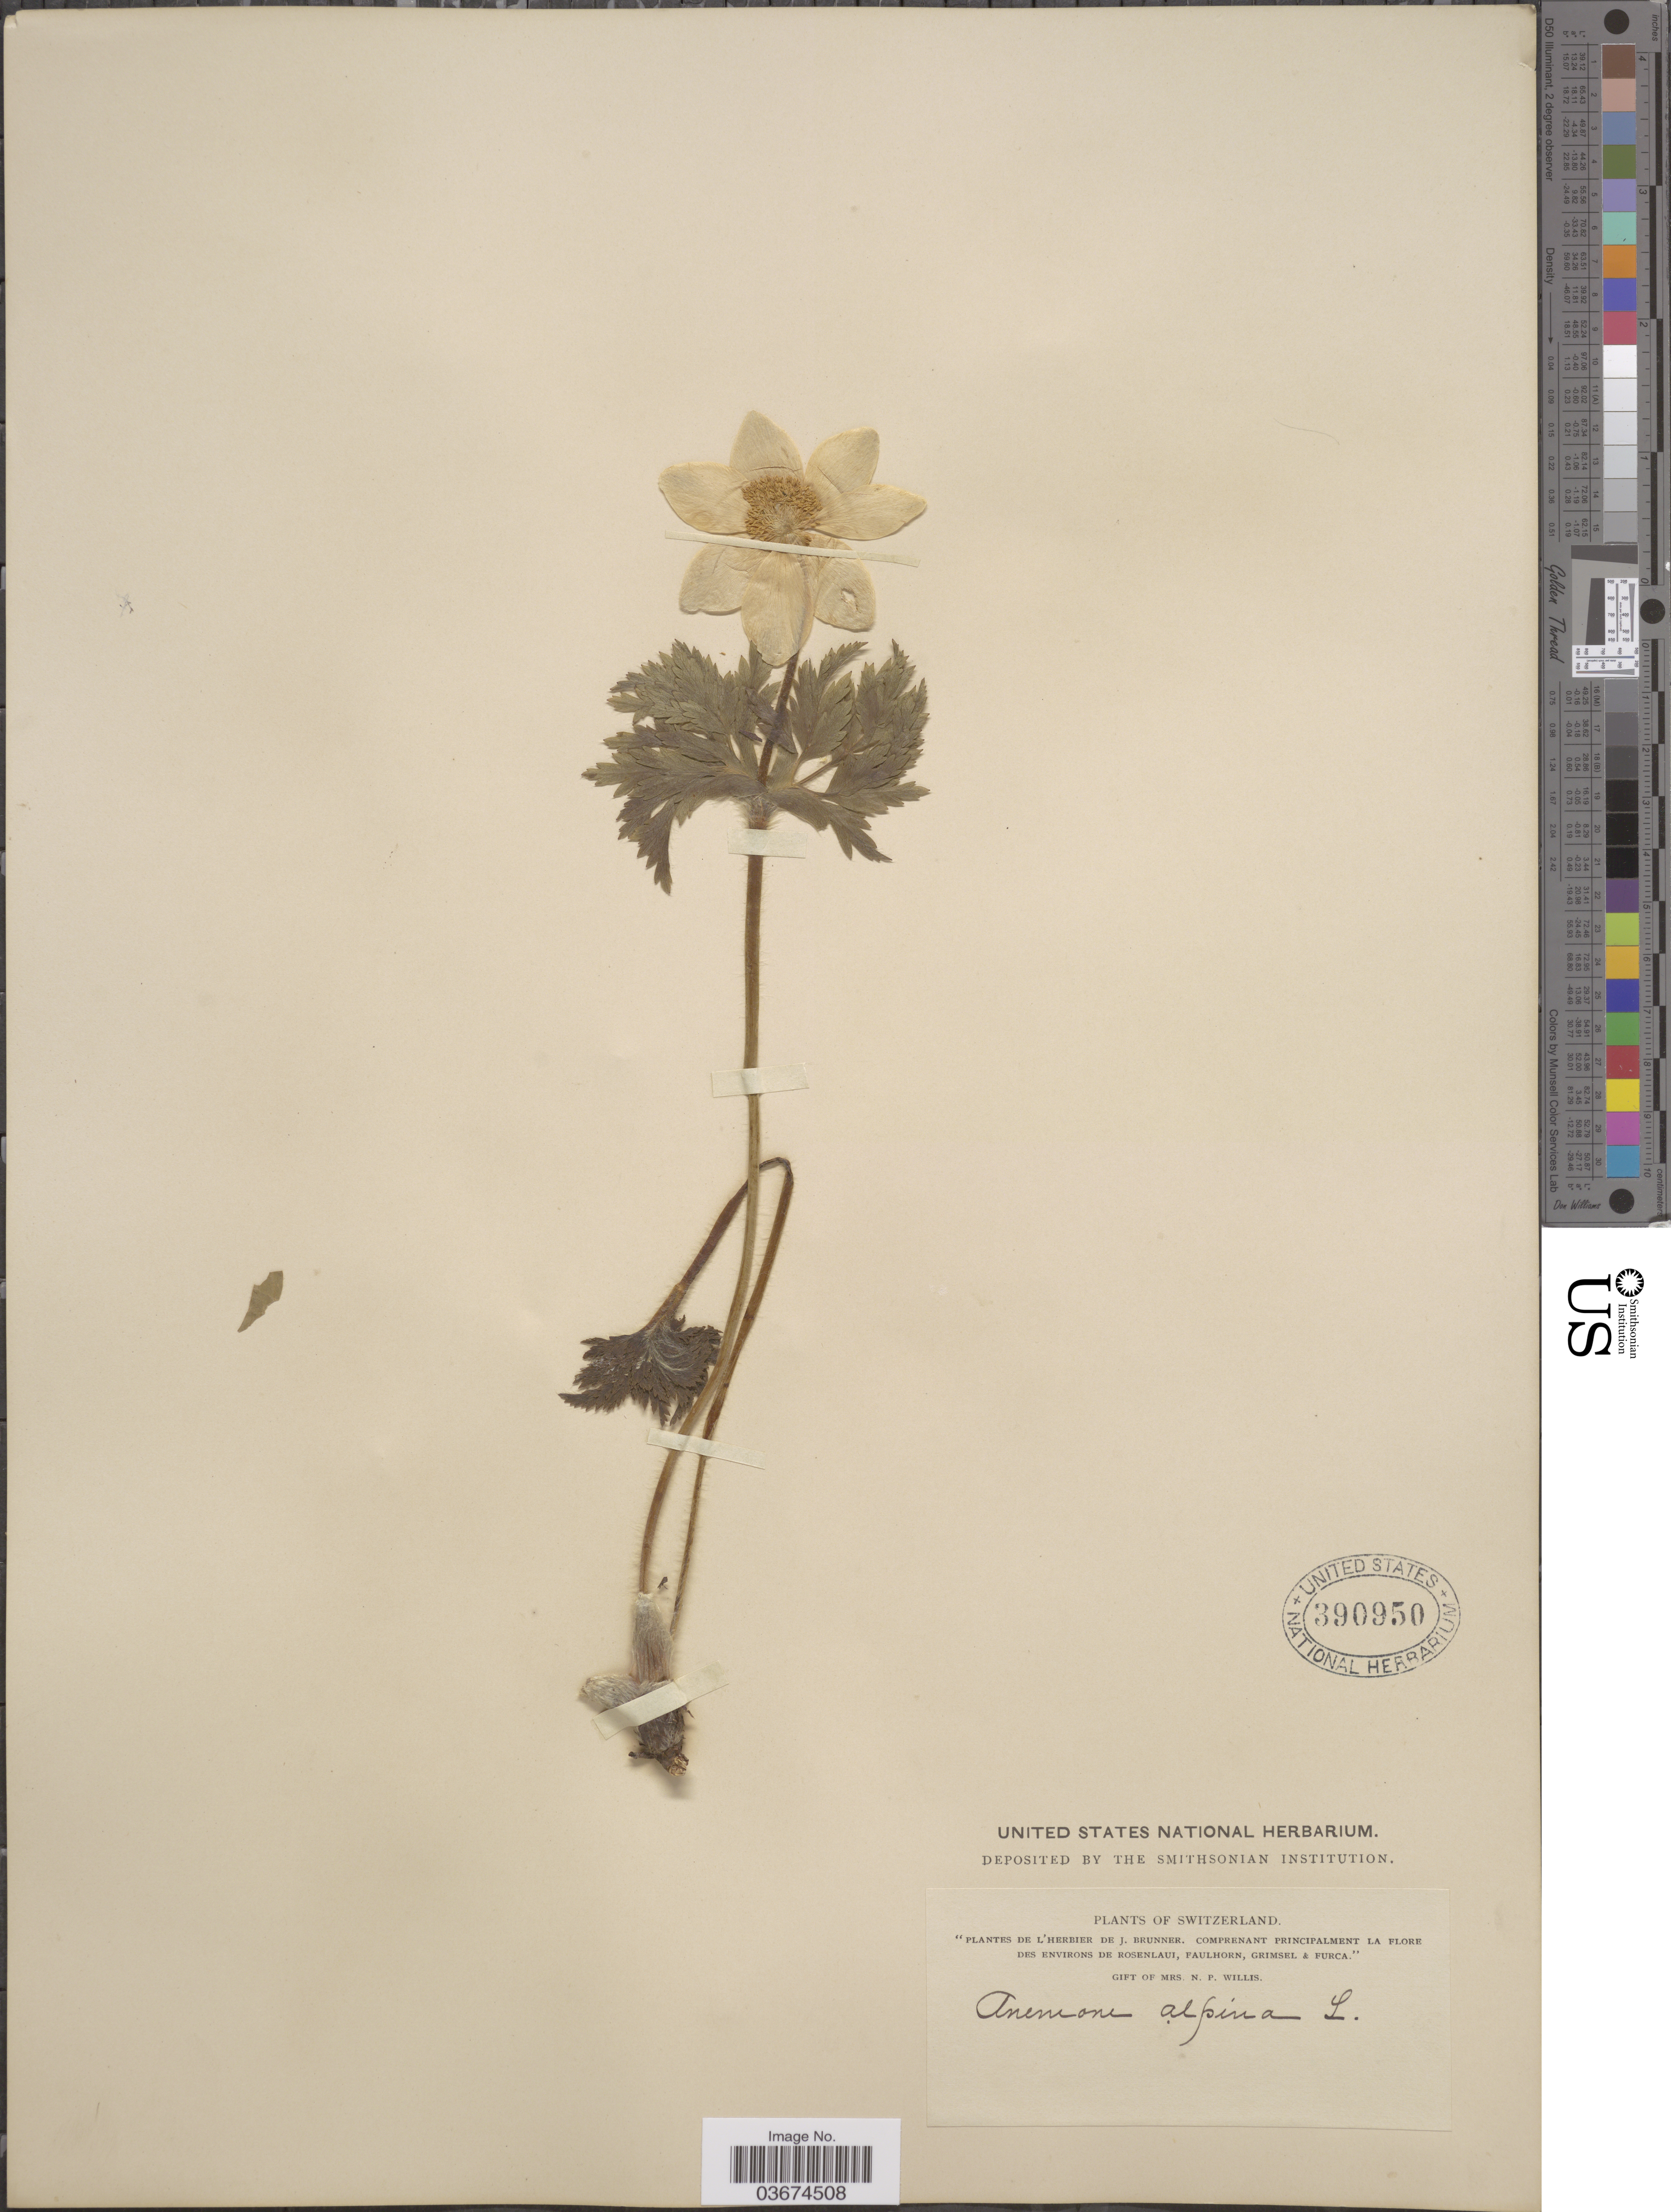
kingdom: Plantae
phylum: Tracheophyta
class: Magnoliopsida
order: Ranunculales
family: Ranunculaceae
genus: Pulsatilla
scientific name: Pulsatilla alpina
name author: Delarbre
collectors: ex herb. J. Brunner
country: Switzerland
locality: Environs de Rosenlaui, Faulhorn, Grimsel & Furca.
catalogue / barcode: US 390950